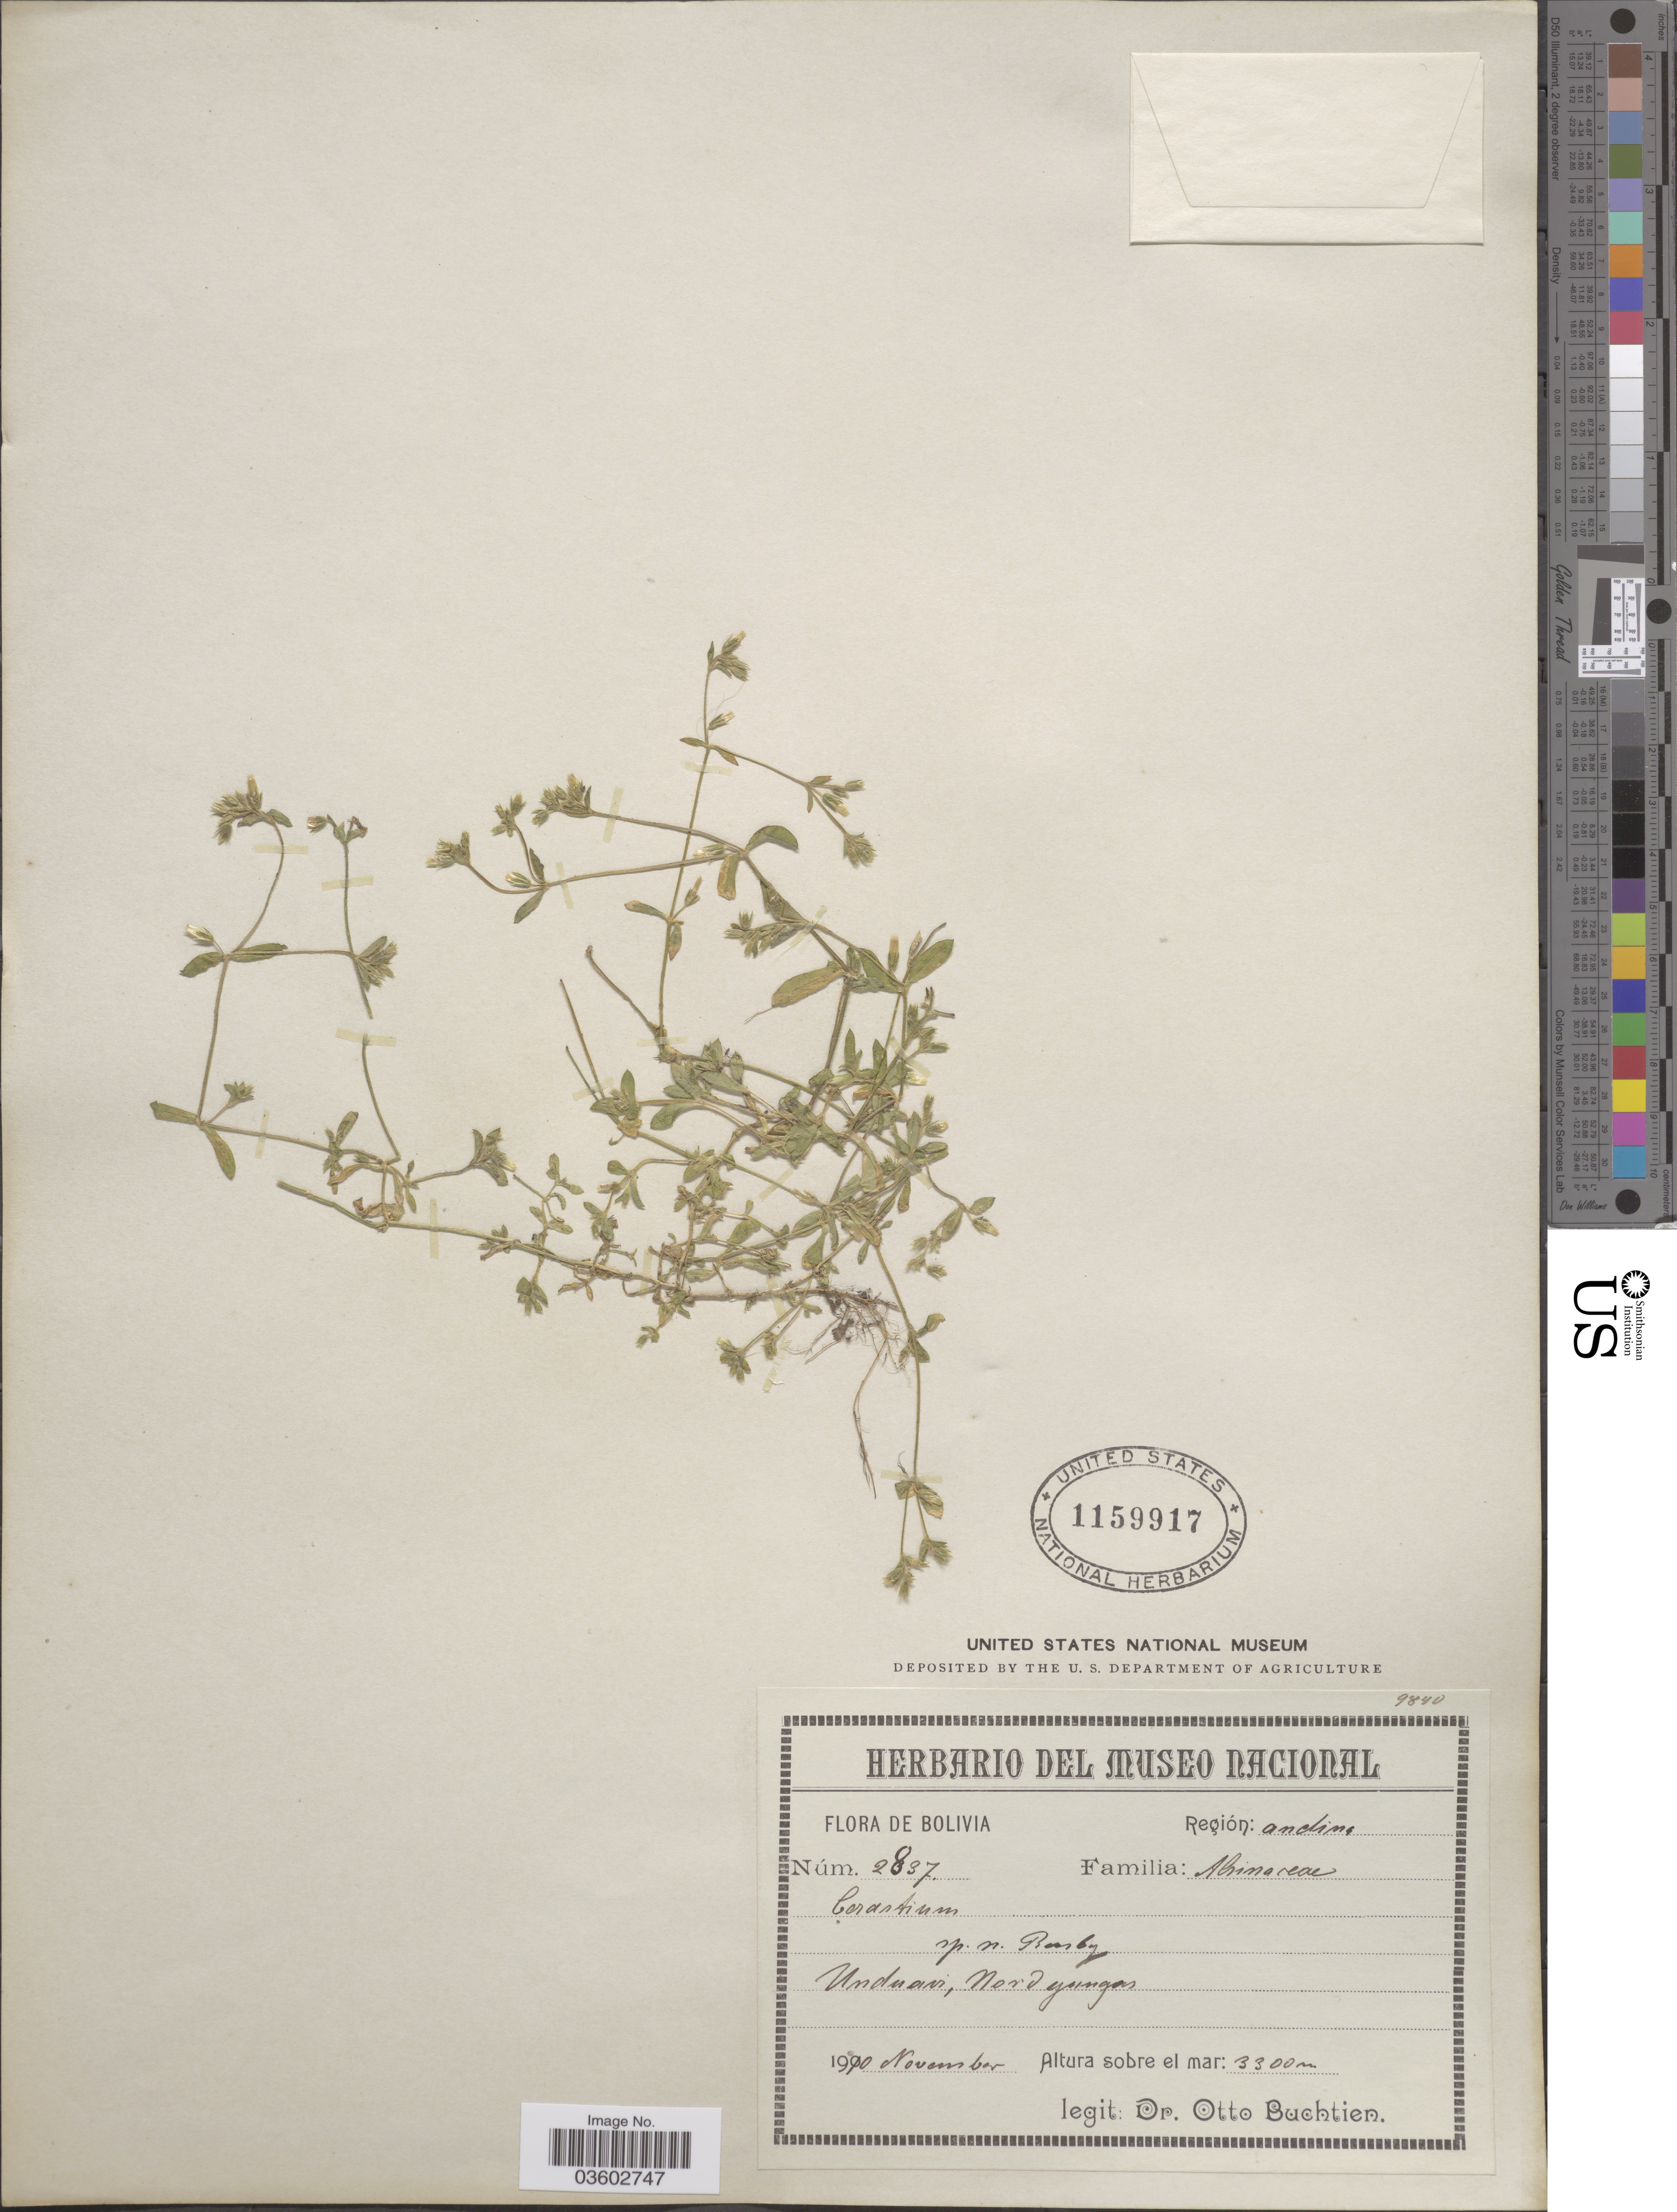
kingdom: Plantae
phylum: Tracheophyta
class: Magnoliopsida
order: Caryophyllales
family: Caryophyllaceae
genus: Cerastium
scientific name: Cerastium sp.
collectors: O. Buchtien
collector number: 2837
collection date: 1910-11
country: Bolivia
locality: Región: andine. Unduavi, Nord yungas.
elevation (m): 3300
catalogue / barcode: US 1159917